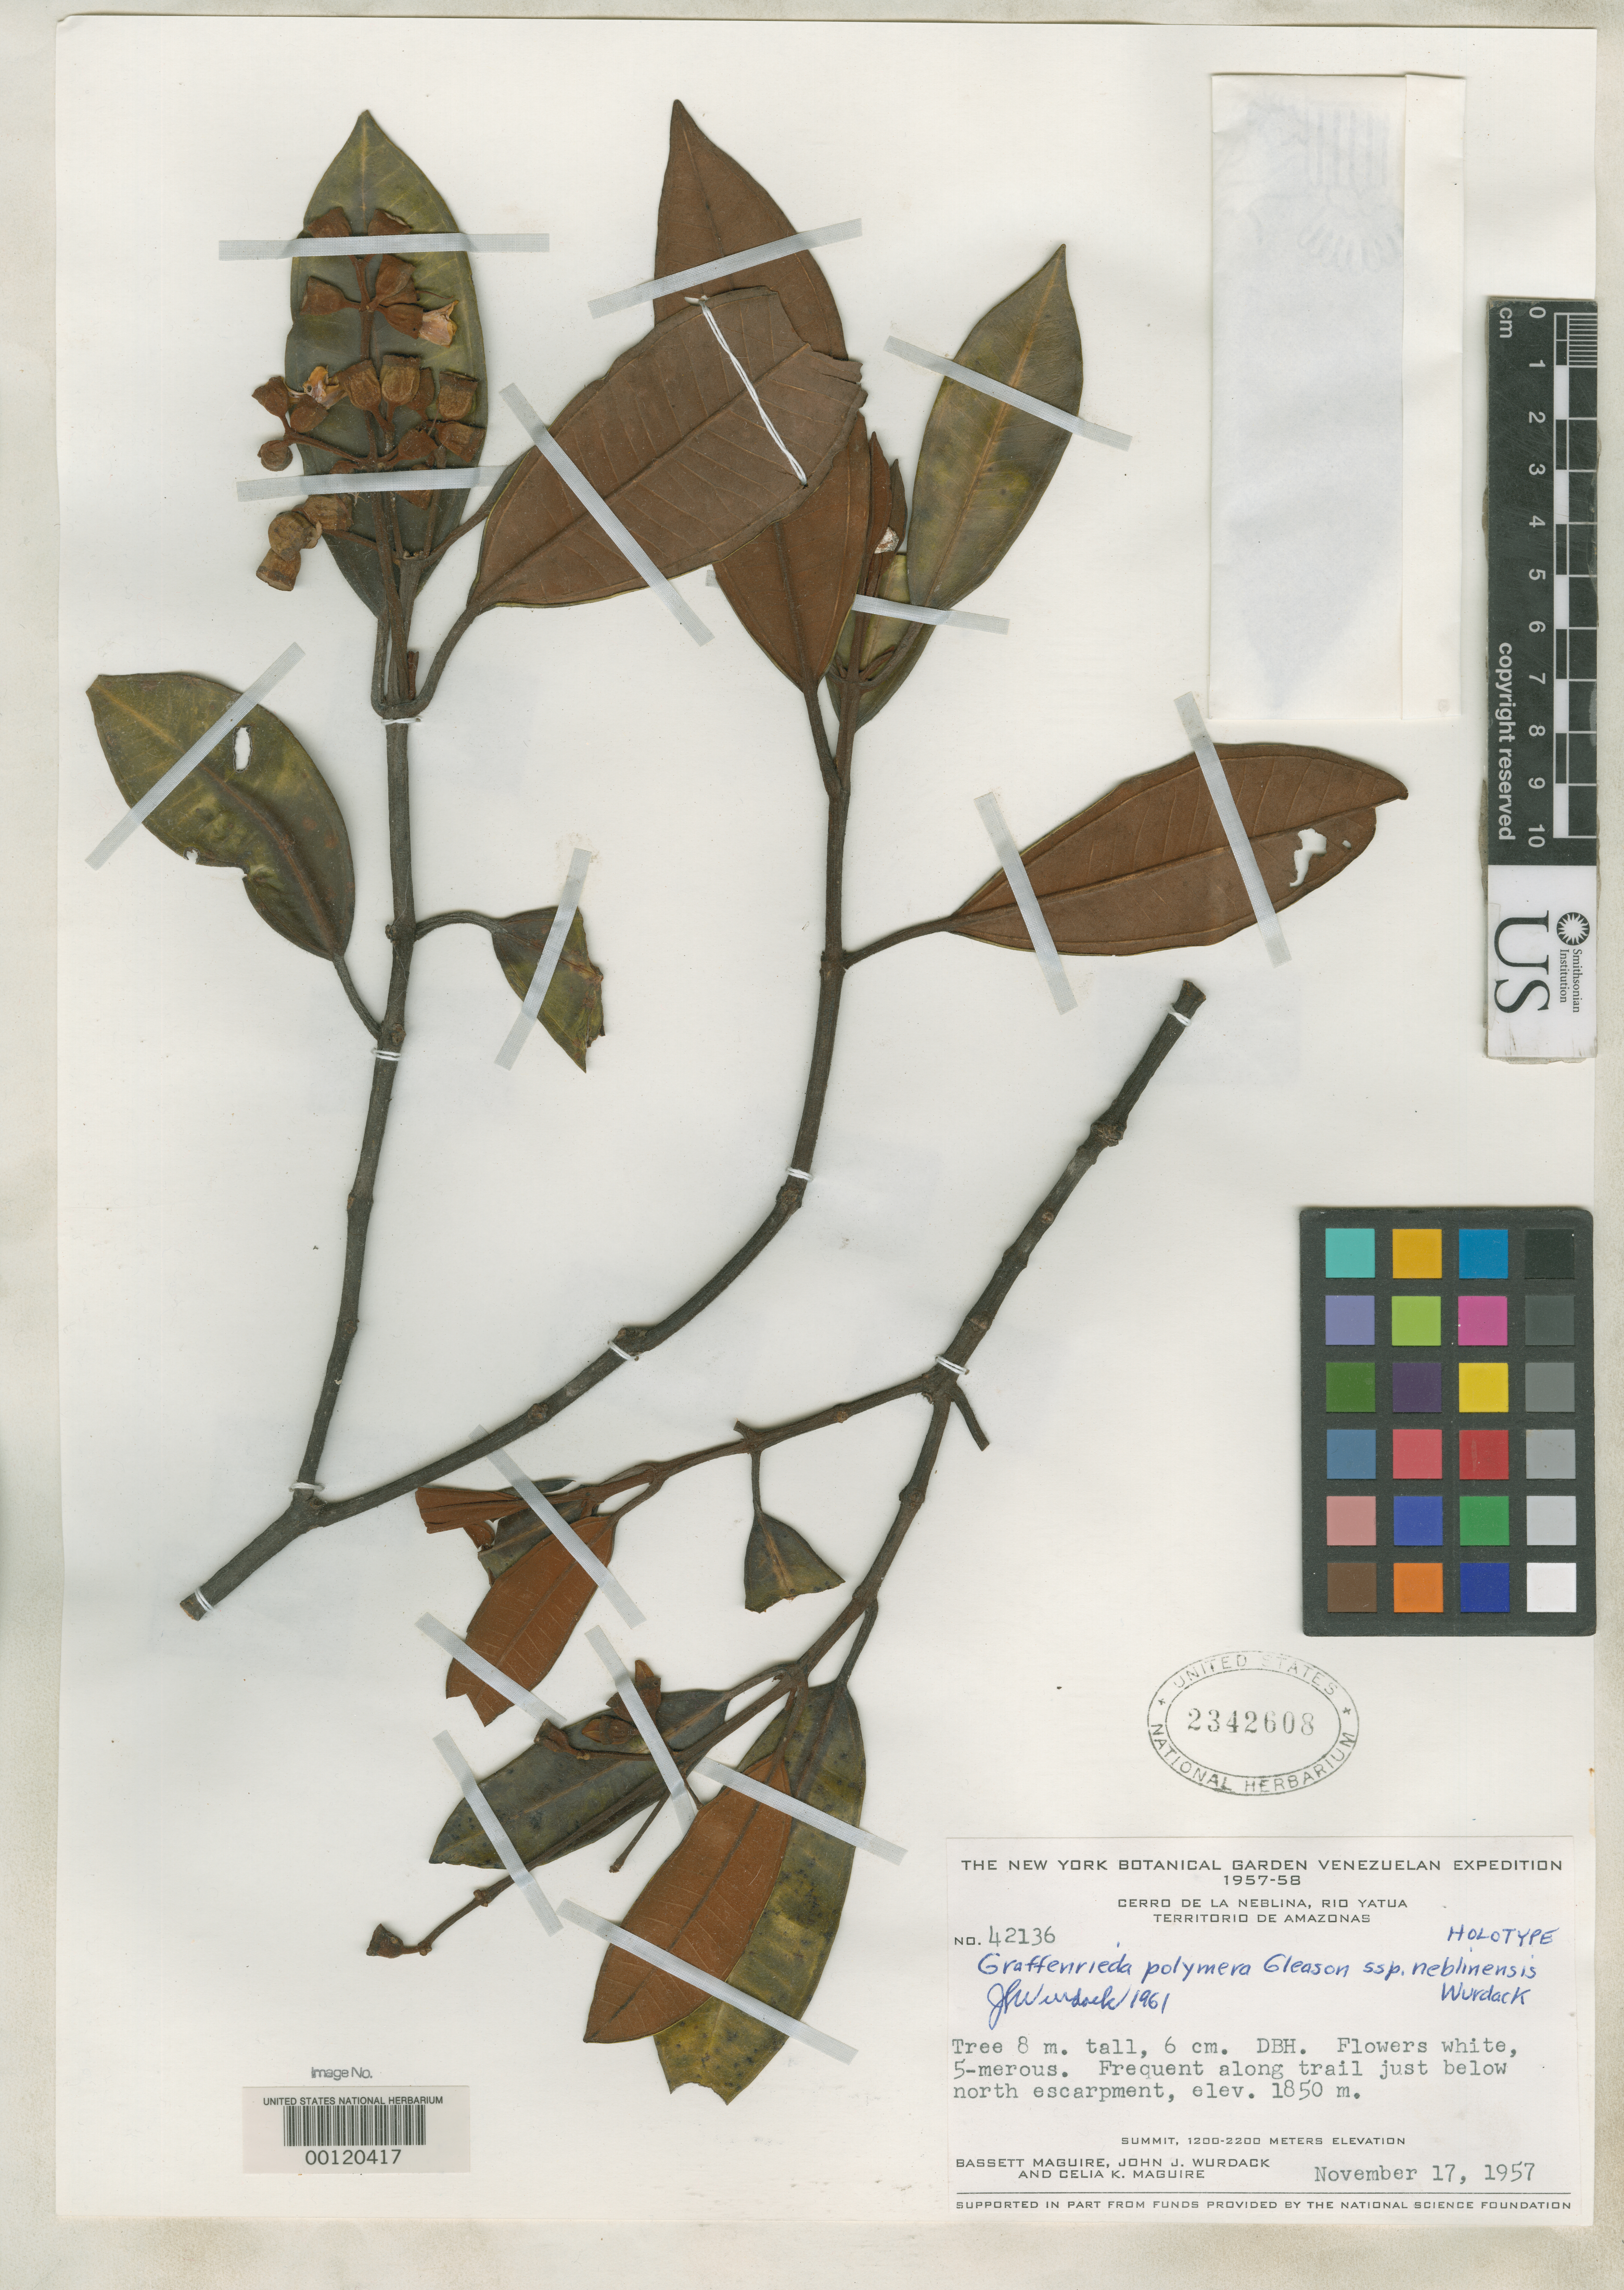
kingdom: Plantae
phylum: Tracheophyta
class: Magnoliopsida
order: Myrtales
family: Melastomataceae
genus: Graffenrieda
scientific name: Graffenrieda polymera subsp. neblinensis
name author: Wurdack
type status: Holotype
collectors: B. Maguire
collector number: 42136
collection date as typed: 17 Nov 1957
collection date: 1957-11-17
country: Venezuela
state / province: Amazonas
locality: Cerro Neblina.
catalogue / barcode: US 2342608